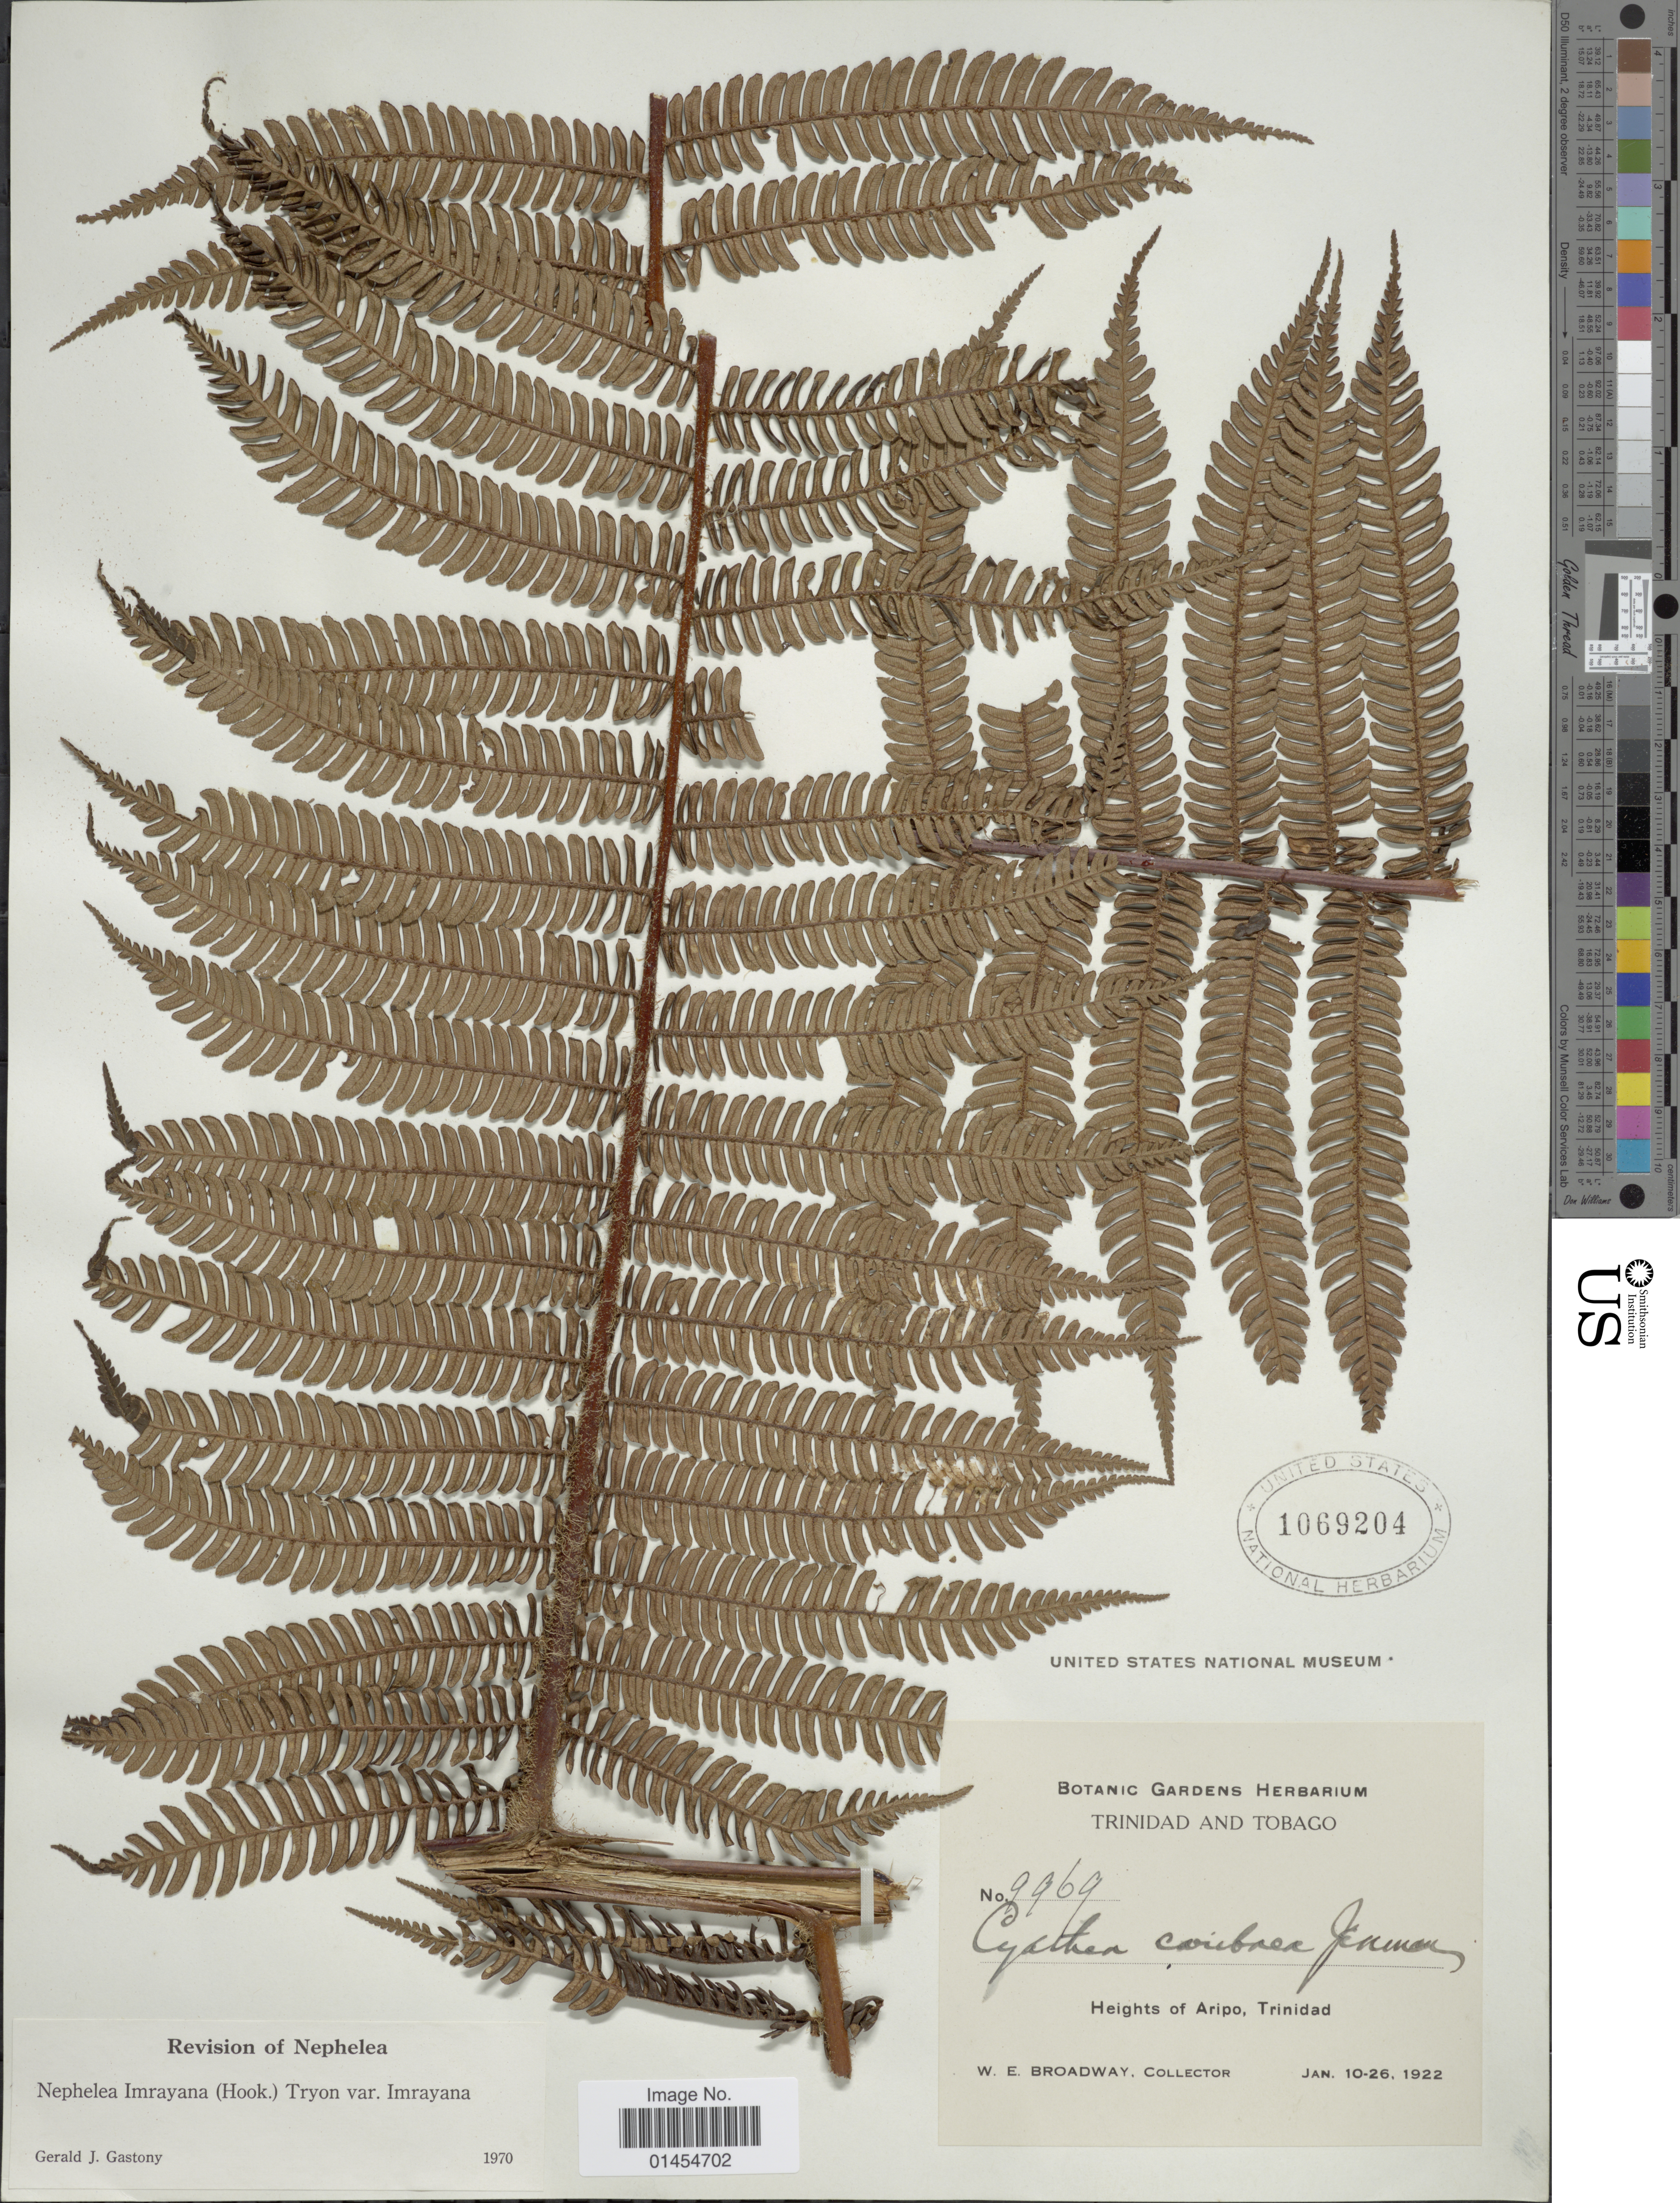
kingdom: Plantae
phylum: Tracheophyta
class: Polypodiopsida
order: Cyatheales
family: Cyatheaceae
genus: Alsophila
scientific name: Alsophila imrayana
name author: (Hook.) D.S. Conant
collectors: W. E. Broadway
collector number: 9969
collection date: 1922-01-10/1922-01-26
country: Trinidad and Tobago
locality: Heights of Aripo, Trinidad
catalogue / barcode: US 1069204